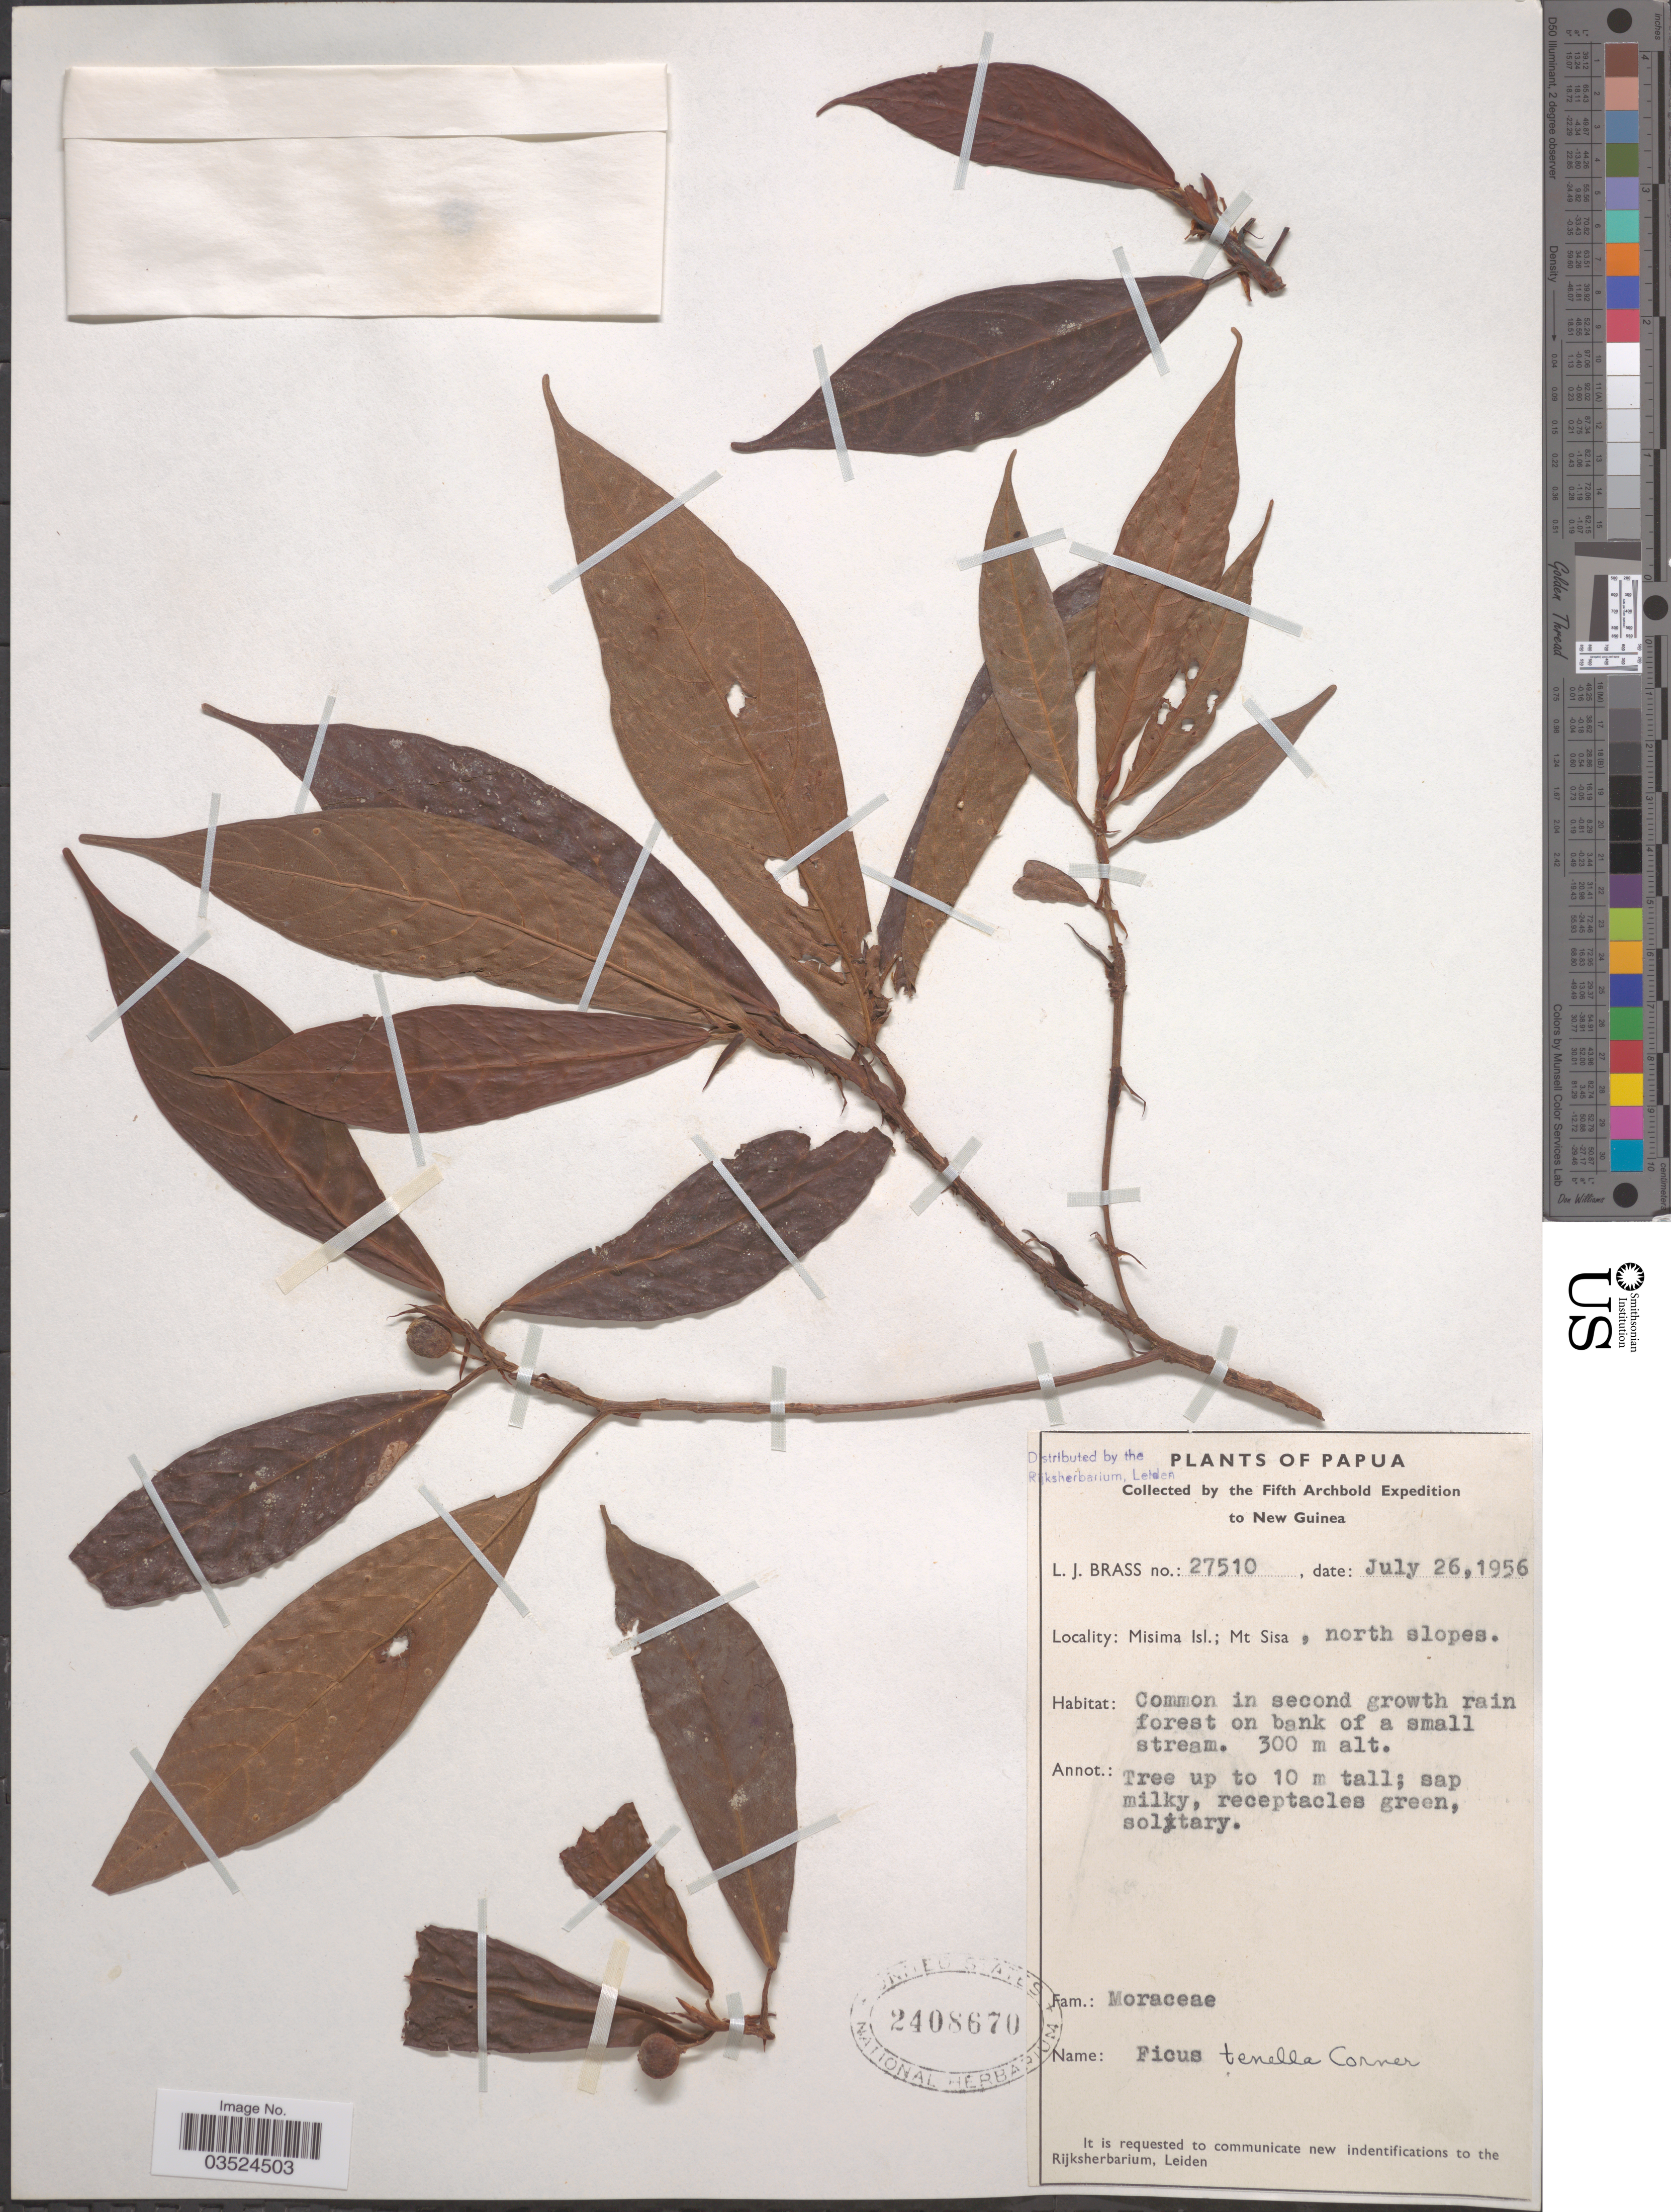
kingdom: Plantae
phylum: Tracheophyta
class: Magnoliopsida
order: Rosales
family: Moraceae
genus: Ficus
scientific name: Ficus tenella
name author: Corner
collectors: L. J. Brass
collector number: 27510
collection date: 1956-07-26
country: Papua New Guinea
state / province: Milne Bay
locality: Papua. New Guinea. Misima Isl.; Mt Sisa, north slopes.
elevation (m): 300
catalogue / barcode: US 2408670